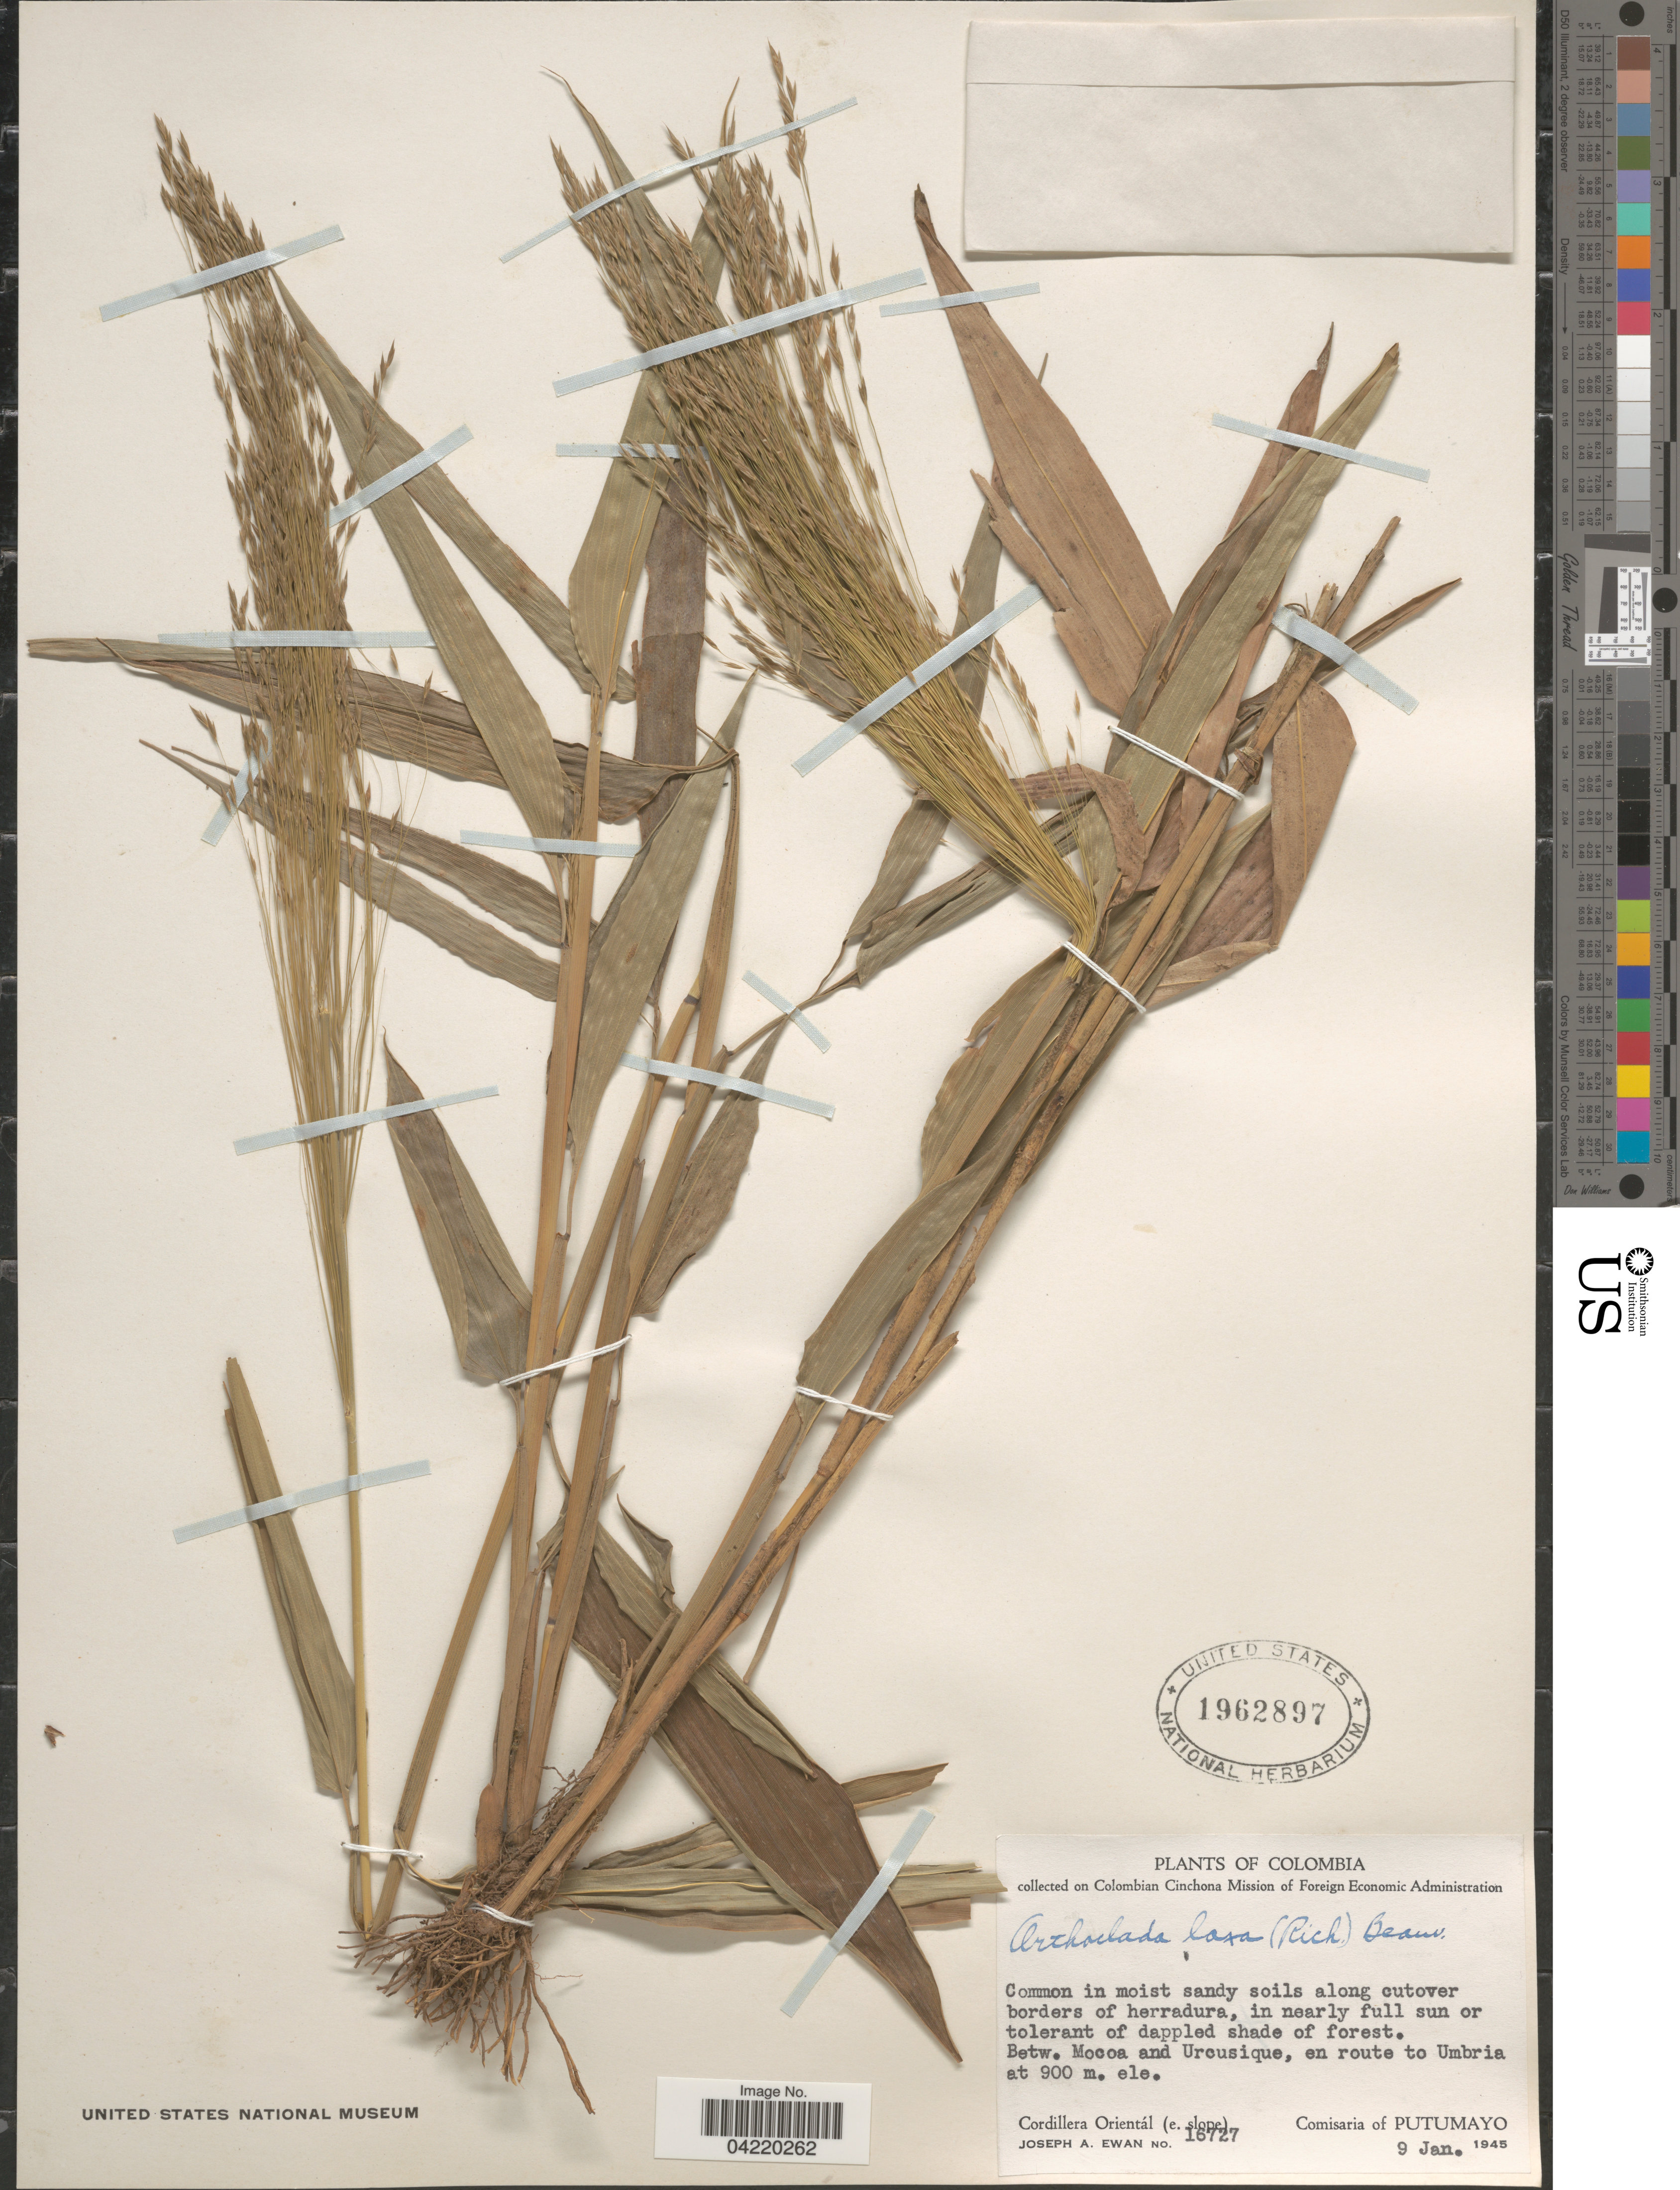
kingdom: Plantae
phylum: Tracheophyta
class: Liliopsida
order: Poales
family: Poaceae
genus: Orthoclada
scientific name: Orthoclada laxa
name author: P. Beauv.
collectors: J. A. Ewan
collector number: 16727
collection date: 1945-01-09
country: Colombia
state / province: Putumayo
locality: Betw. Mocoa and Urcusique, en route de Umbria. Comisaria of Putumayo. Cordillera Orientál (e. slope).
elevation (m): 900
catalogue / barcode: US 1962897